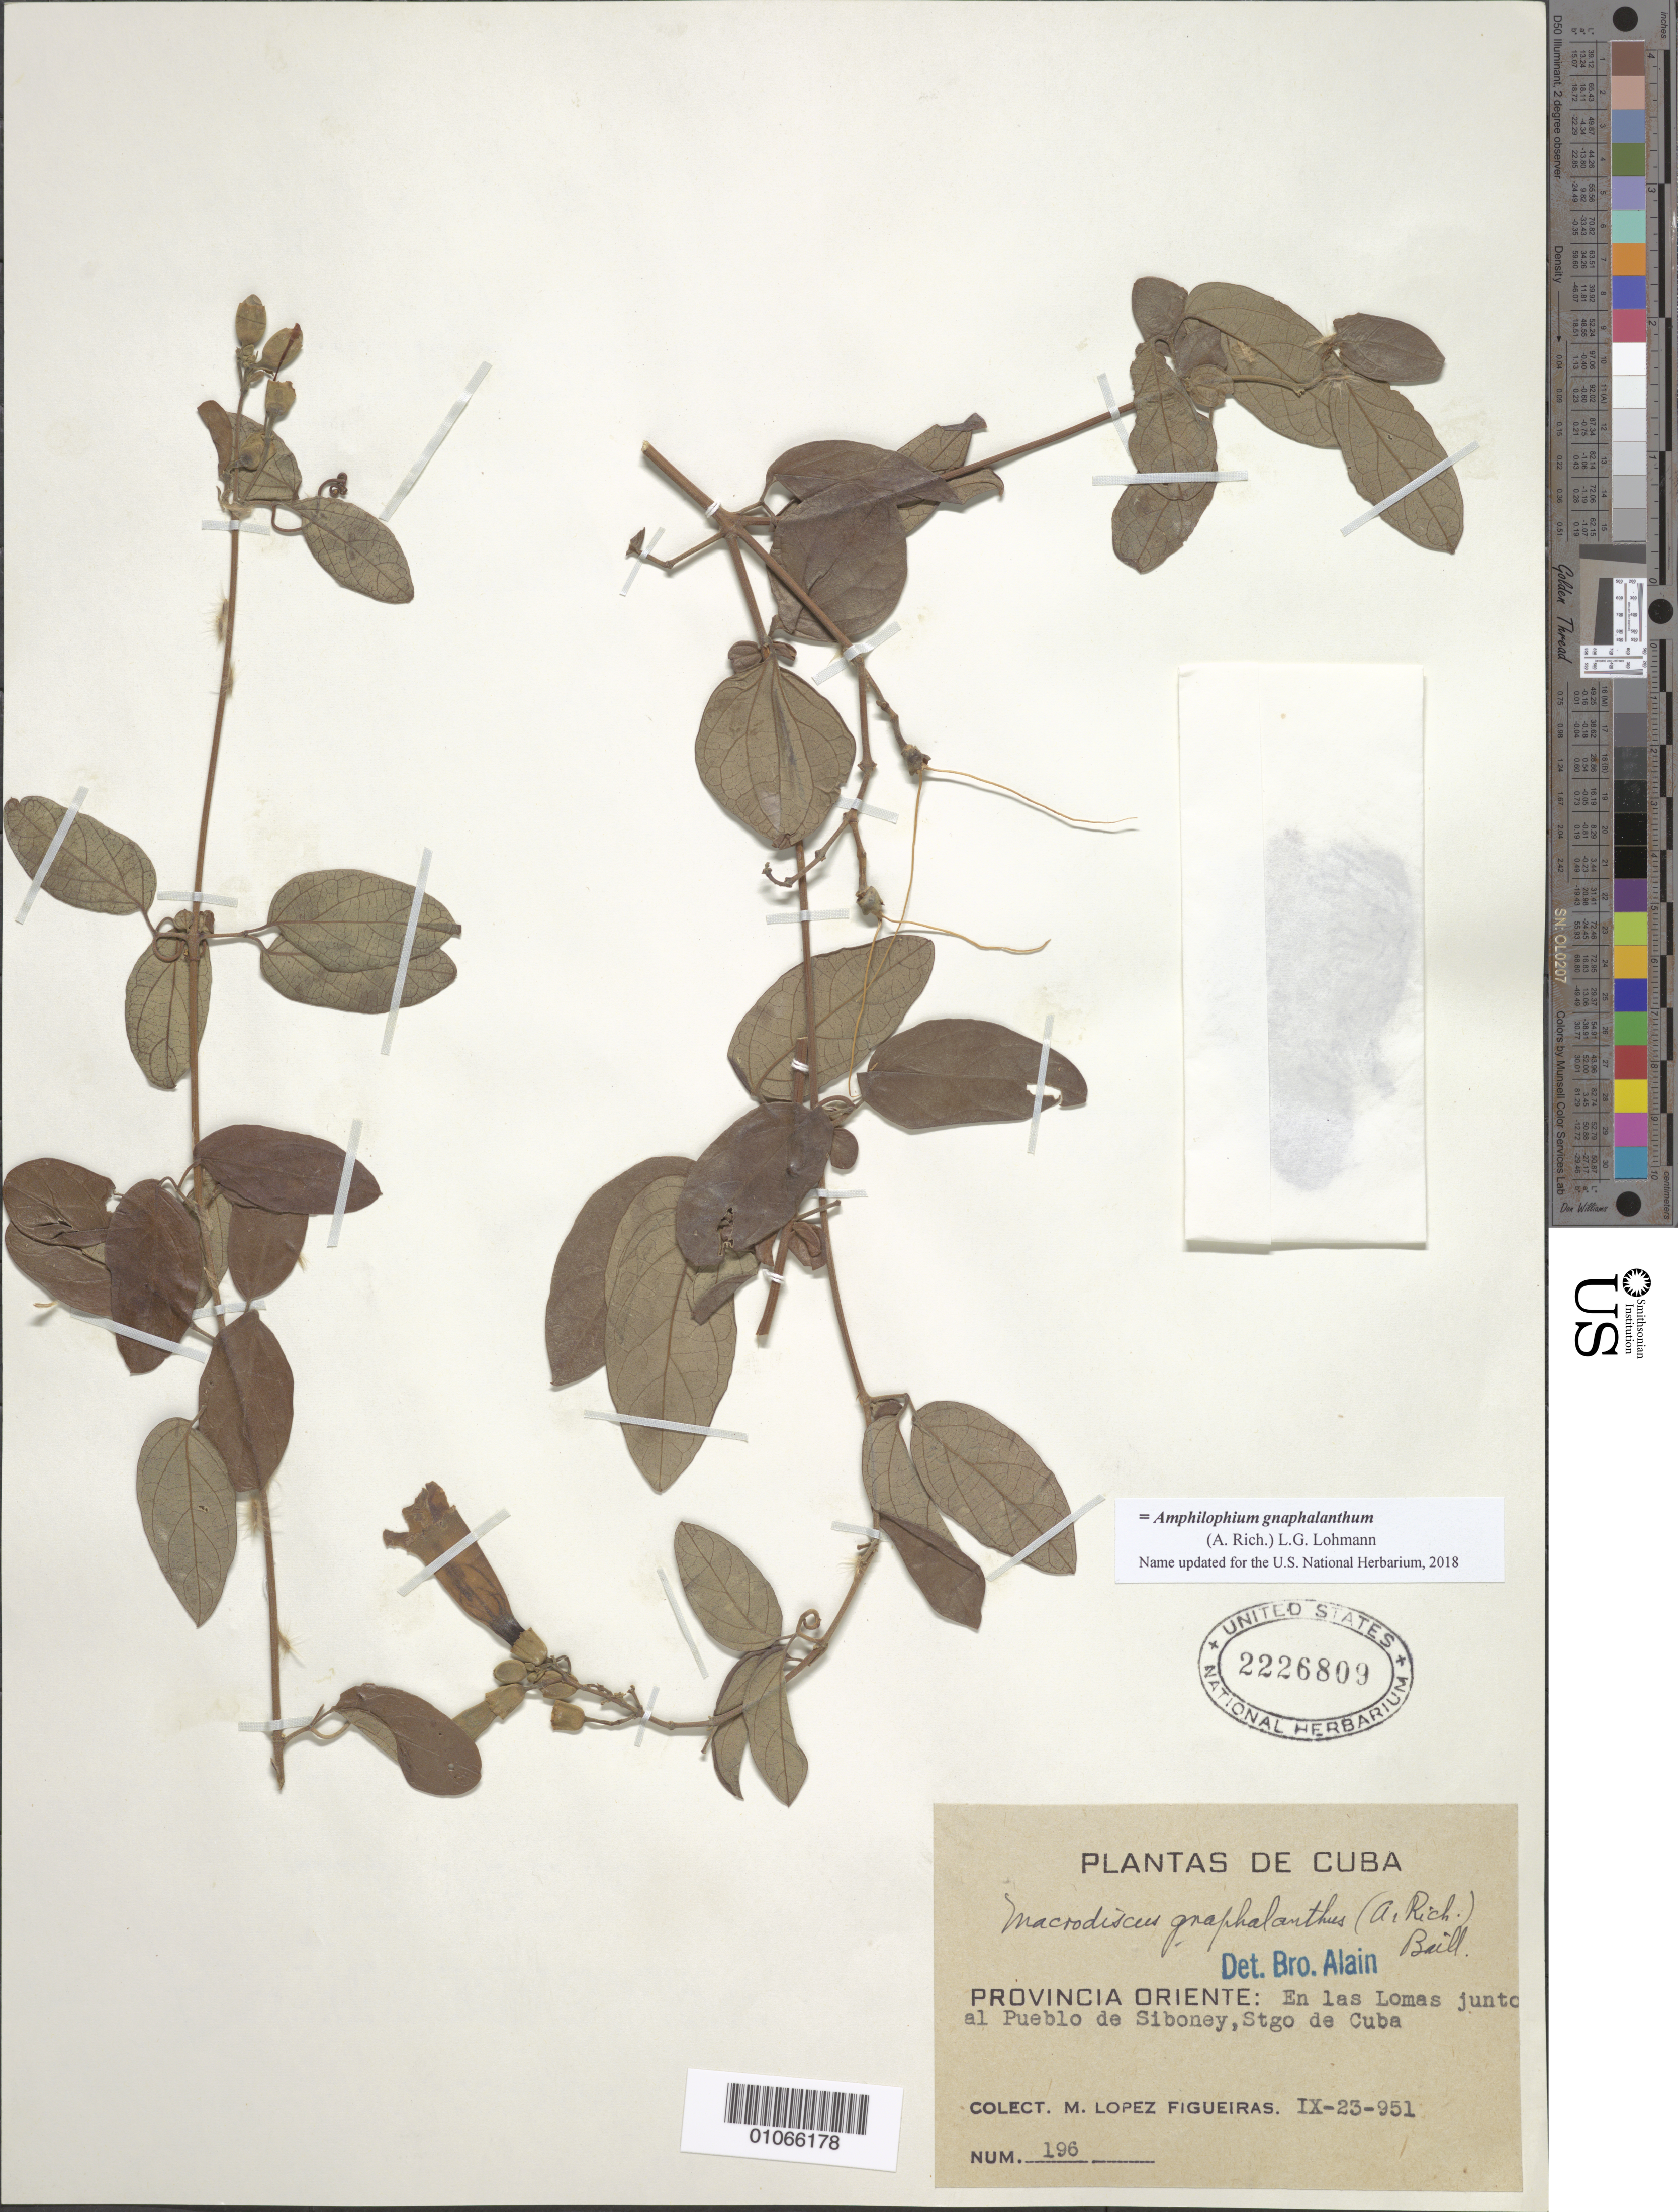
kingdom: Plantae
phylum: Tracheophyta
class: Magnoliopsida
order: Lamiales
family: Bignoniaceae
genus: Amphilophium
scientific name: Amphilophium gnaphalanthum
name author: (A. Rich.) L.G. Lohmann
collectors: M. López Figueiras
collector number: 196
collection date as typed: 23 Sep 1951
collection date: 1951-09-23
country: Cuba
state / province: Santiago de Cuba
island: Cuba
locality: In las Lomas near the town of Sibonay, Santiago de Cuba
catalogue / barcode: US 2226809